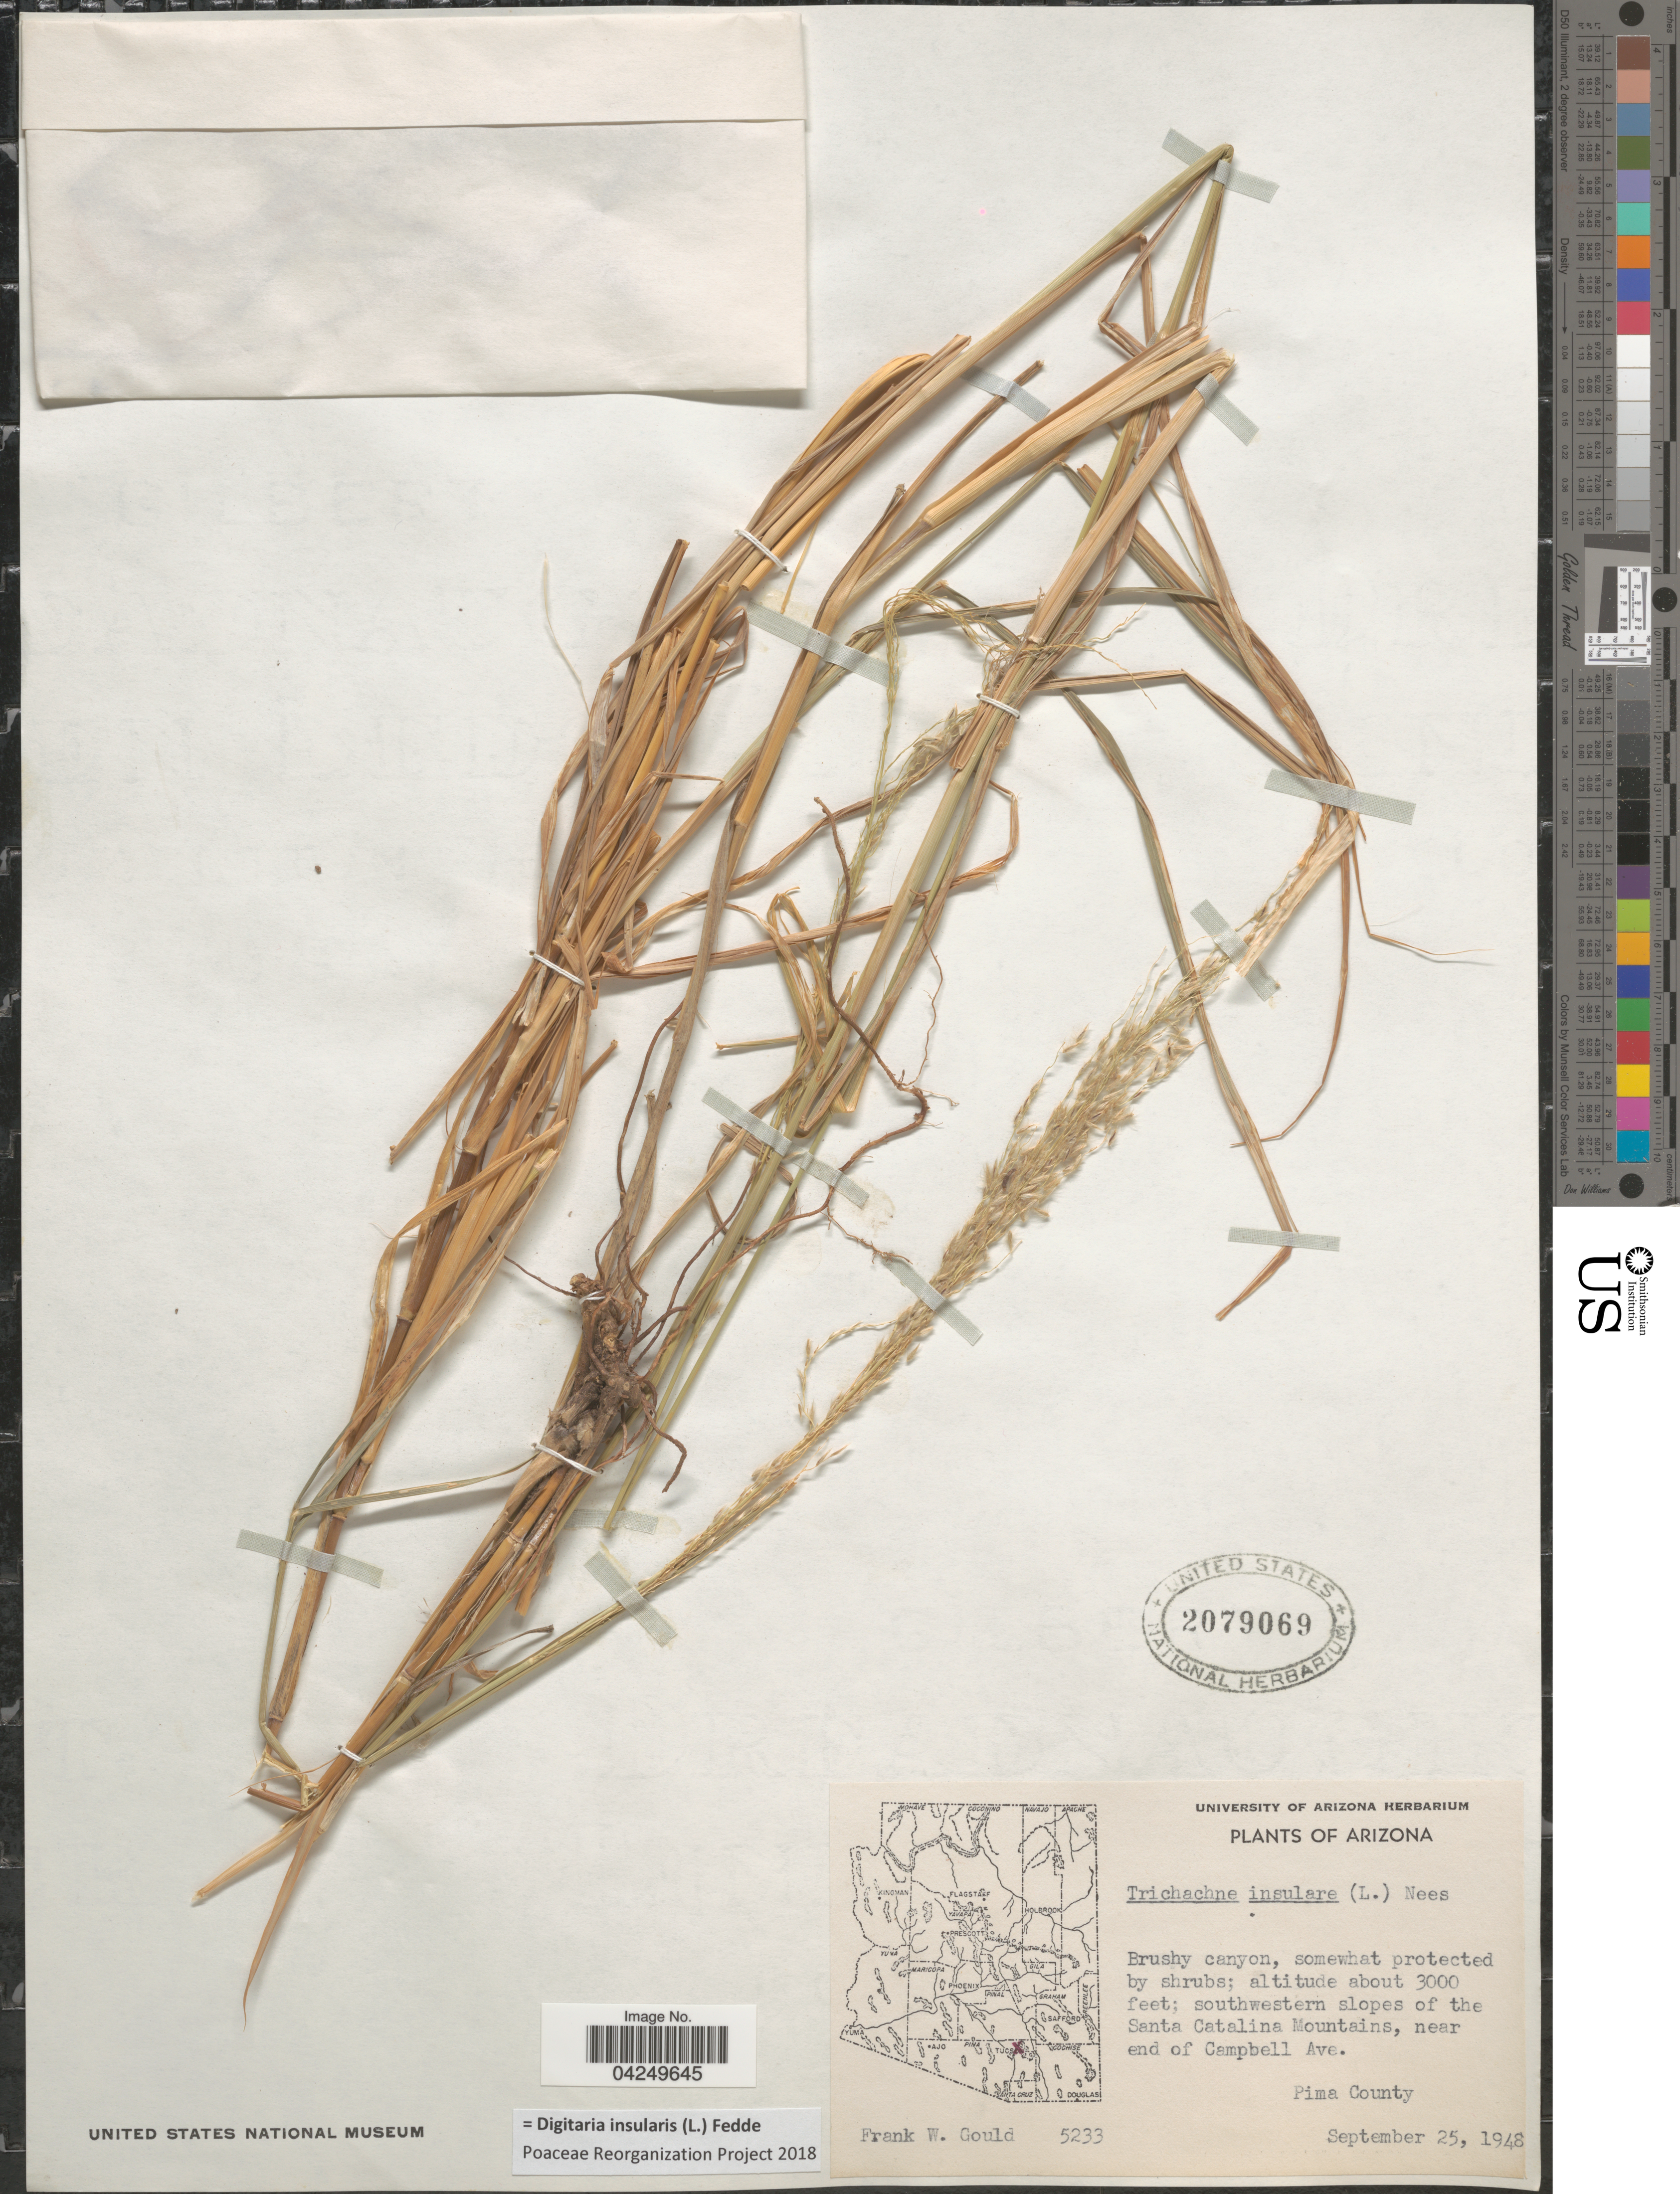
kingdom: Plantae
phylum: Tracheophyta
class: Liliopsida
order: Poales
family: Poaceae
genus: Digitaria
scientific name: Digitaria insularis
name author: (L.) Fedde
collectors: F. W. Gould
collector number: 5233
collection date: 1948-09-25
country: United States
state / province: Arizona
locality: Brushy canyon; southwestern slopes of the Santa Catalina Mountains, near end of Campbell Ave. Pima County.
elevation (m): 914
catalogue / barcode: US 2079069